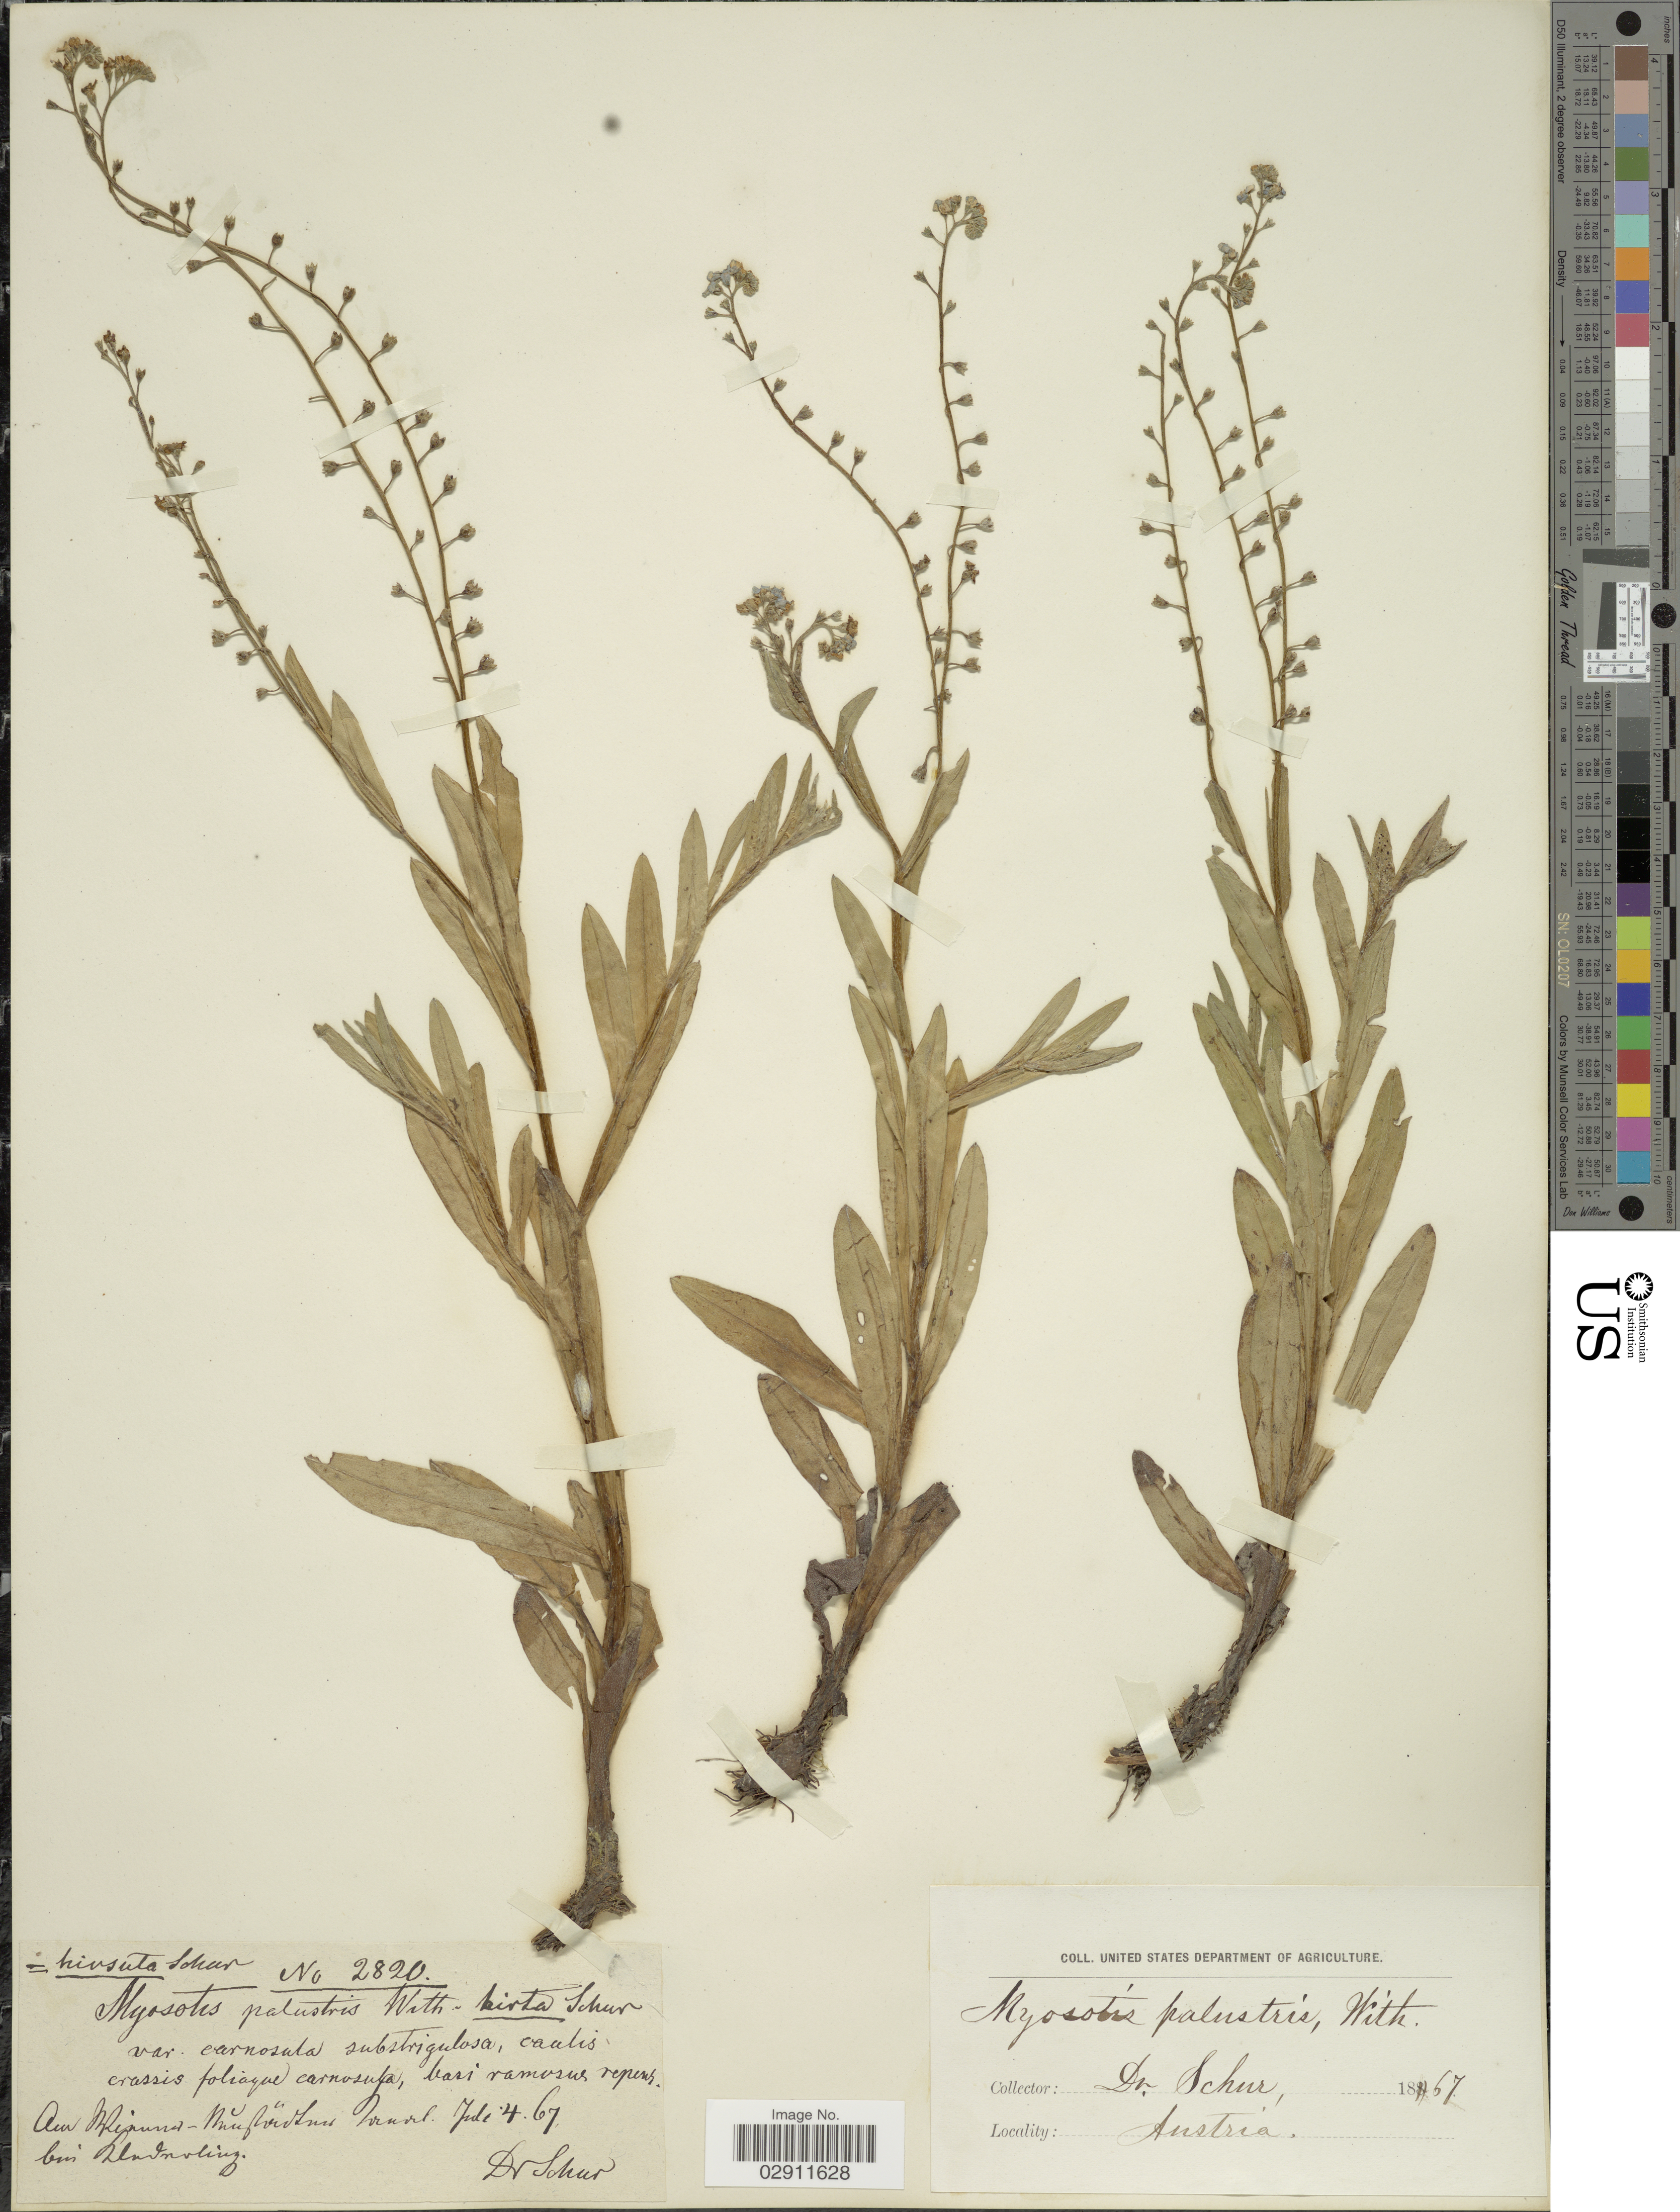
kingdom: Plantae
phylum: Tracheophyta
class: Magnoliopsida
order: Boraginales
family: Boraginaceae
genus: Myosotis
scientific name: Myosotis palustris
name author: L.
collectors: Schur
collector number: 2820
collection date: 1867-07-04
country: Austria